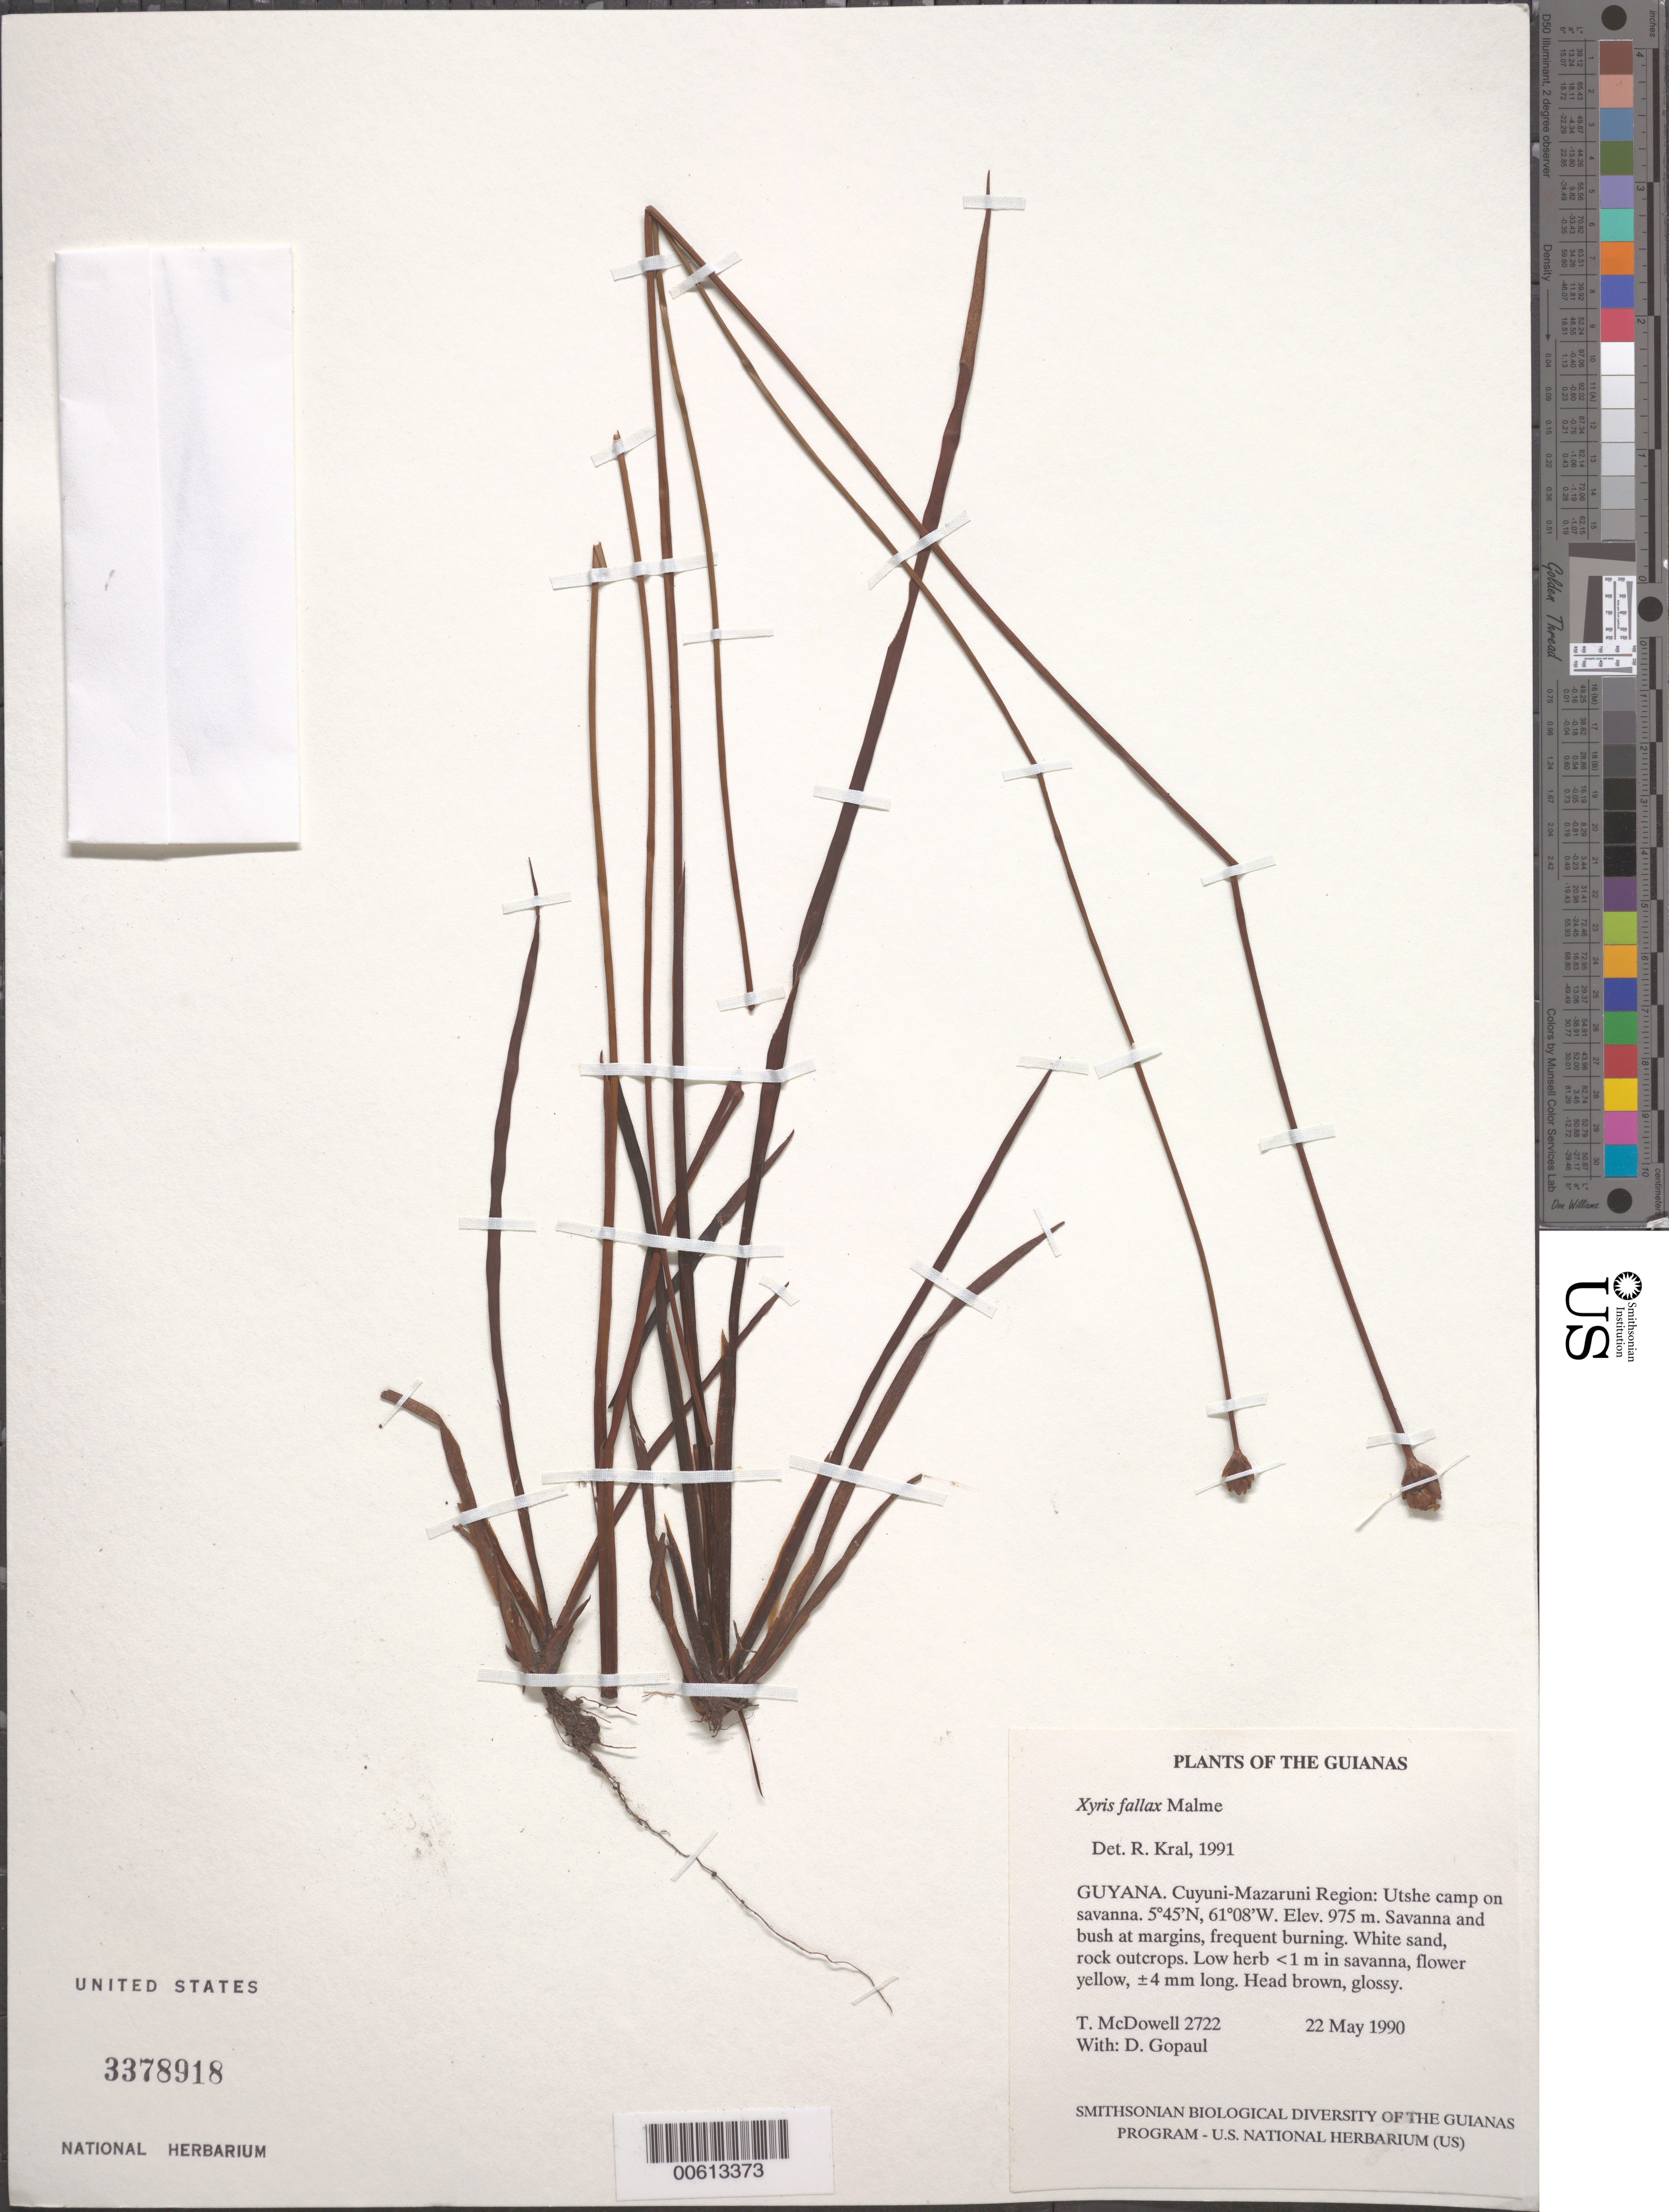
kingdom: Plantae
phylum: Tracheophyta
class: Liliopsida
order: Poales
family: Xyridaceae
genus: Xyris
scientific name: Xyris fallax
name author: Malme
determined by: Kral, Robert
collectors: T. McDowell & D. Gopaul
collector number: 2722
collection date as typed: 22 May 1990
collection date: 1990-05-22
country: Guyana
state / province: Cuyuni-Mazaruni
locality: Utshi camp, 0.3 km N of Utshi R, just S of forest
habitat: Savanna and bush at margins, frequent burning. White sand, rock outcrops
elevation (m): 975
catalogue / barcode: US 3378918